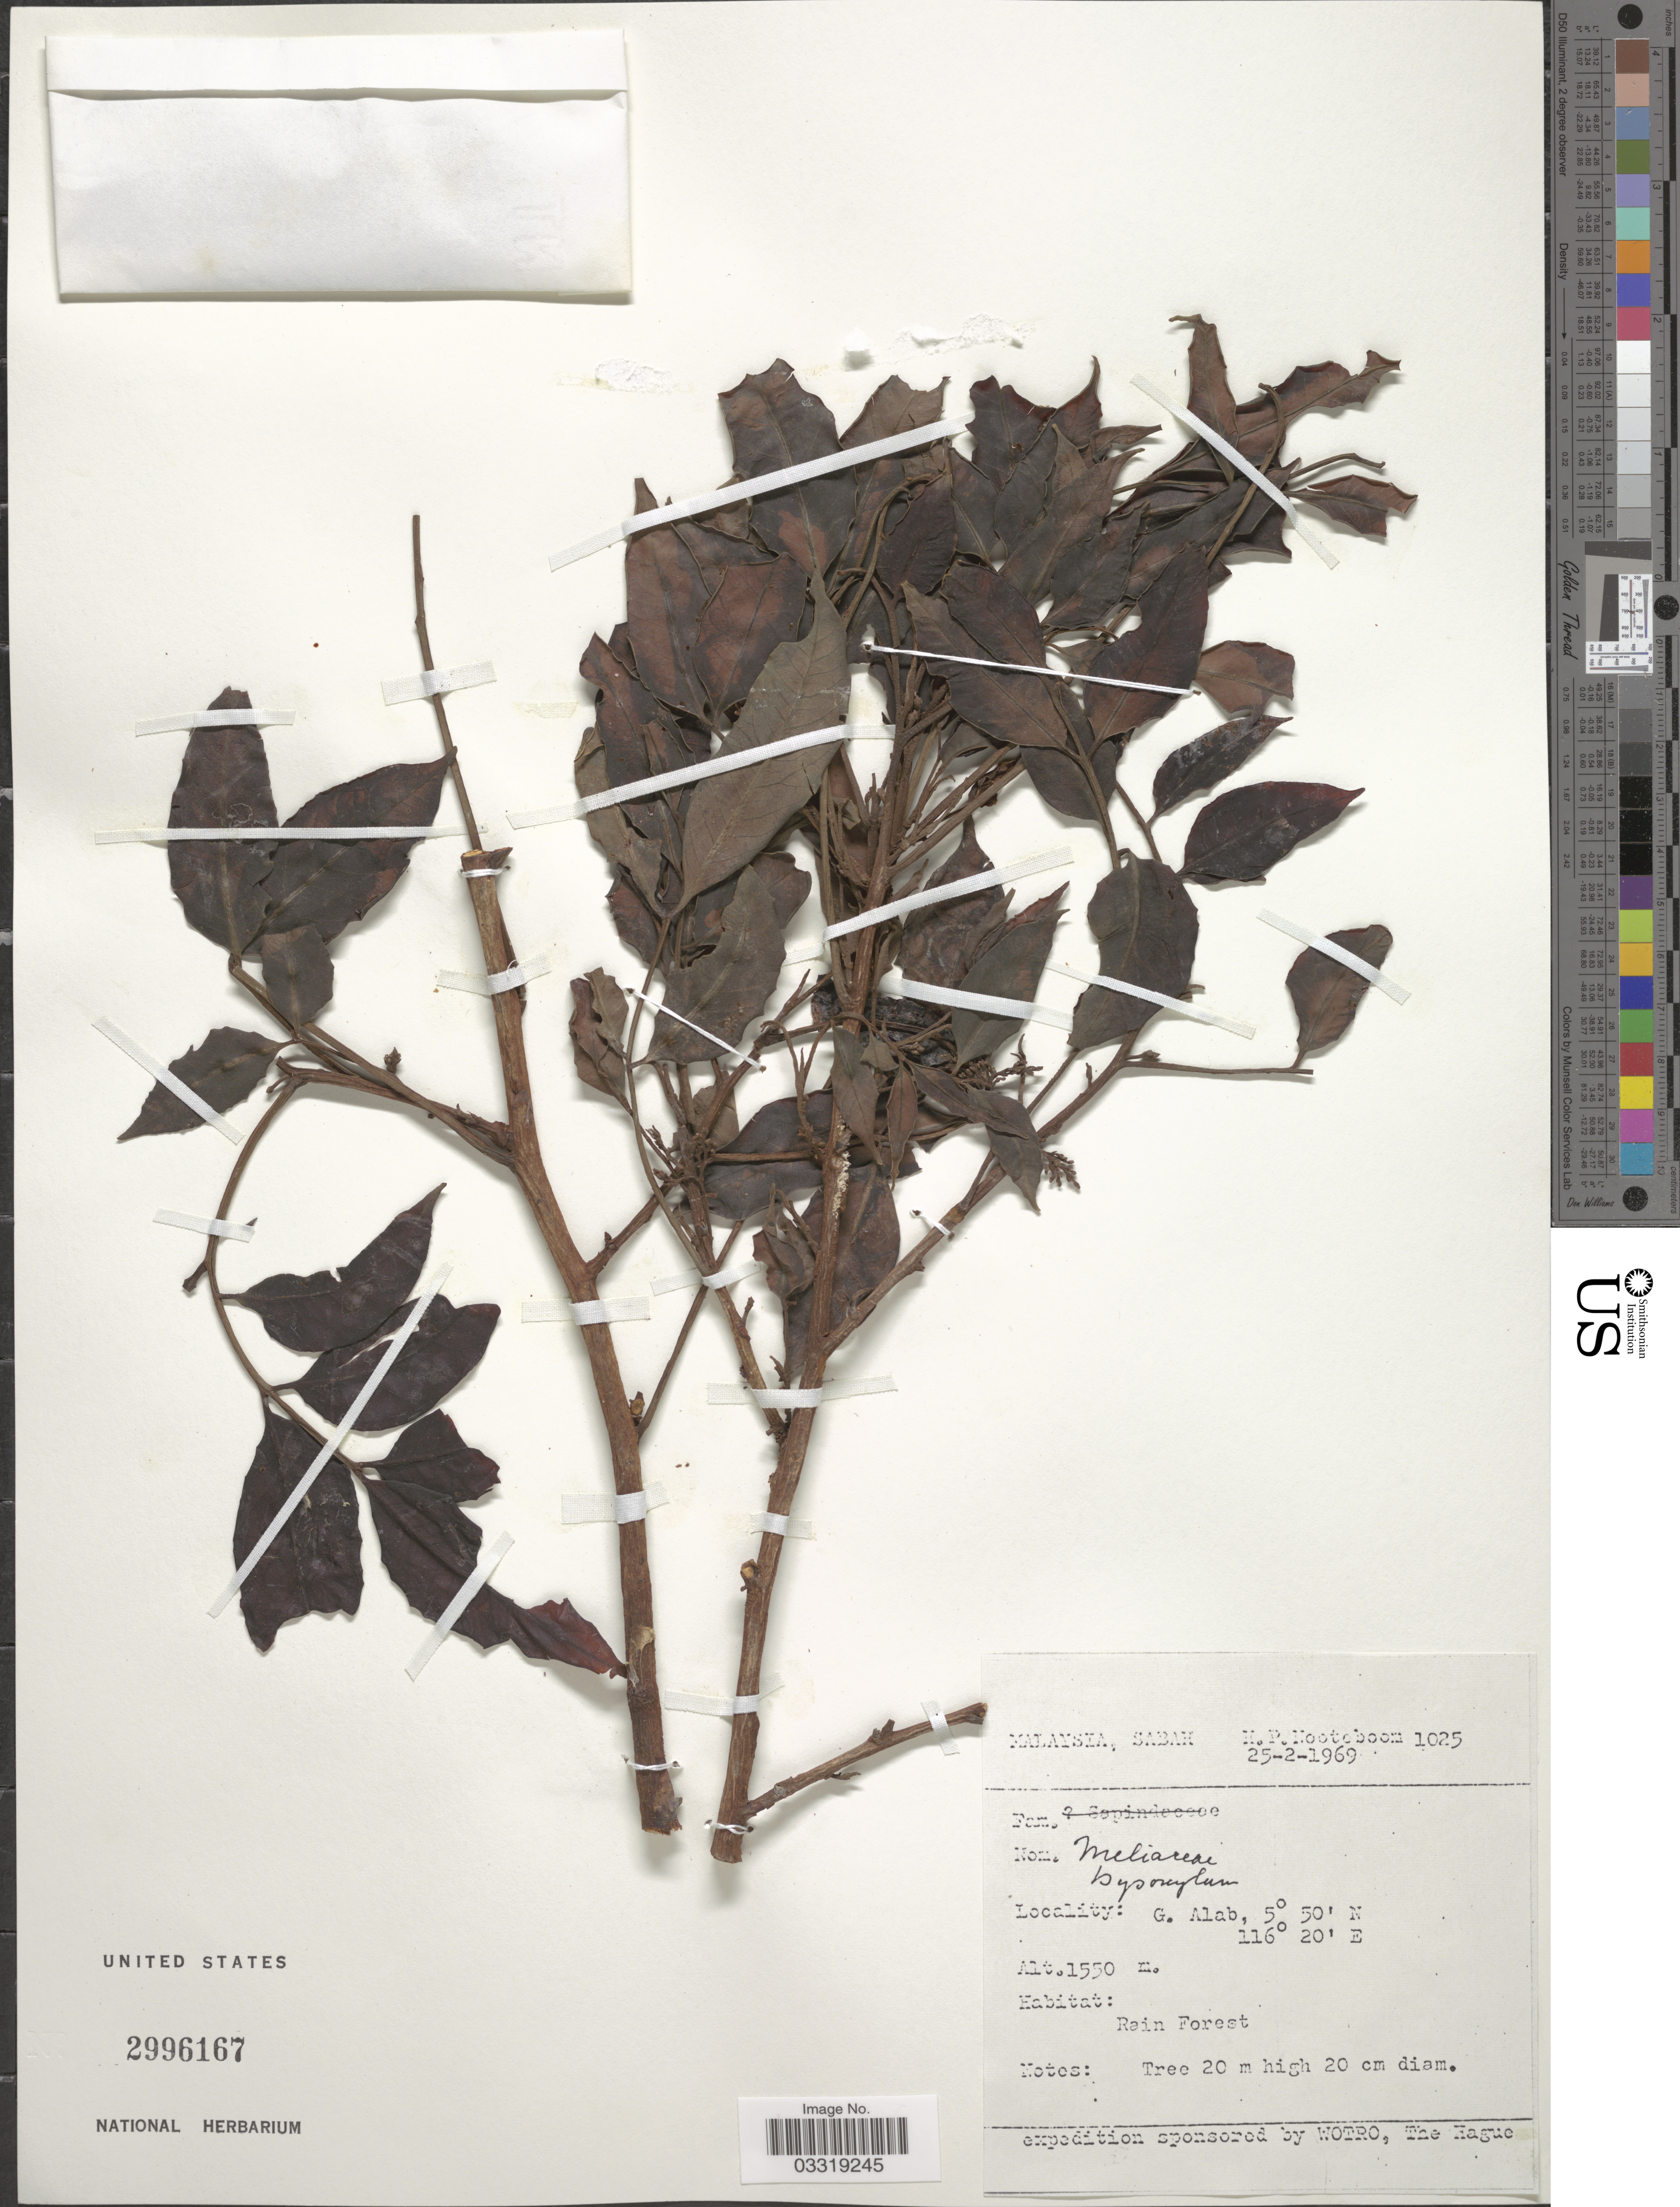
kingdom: Plantae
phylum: Tracheophyta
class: Magnoliopsida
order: Sapindales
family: Meliaceae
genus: Dysoxylum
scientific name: Dysoxylum cyrtobotryum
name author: Miq.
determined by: Mabberley, David J.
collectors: H. P. Nooteboom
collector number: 1025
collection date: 1969-02-25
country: Malaysia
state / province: Sabah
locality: G. Alab.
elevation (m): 1550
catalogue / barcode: US 2996167